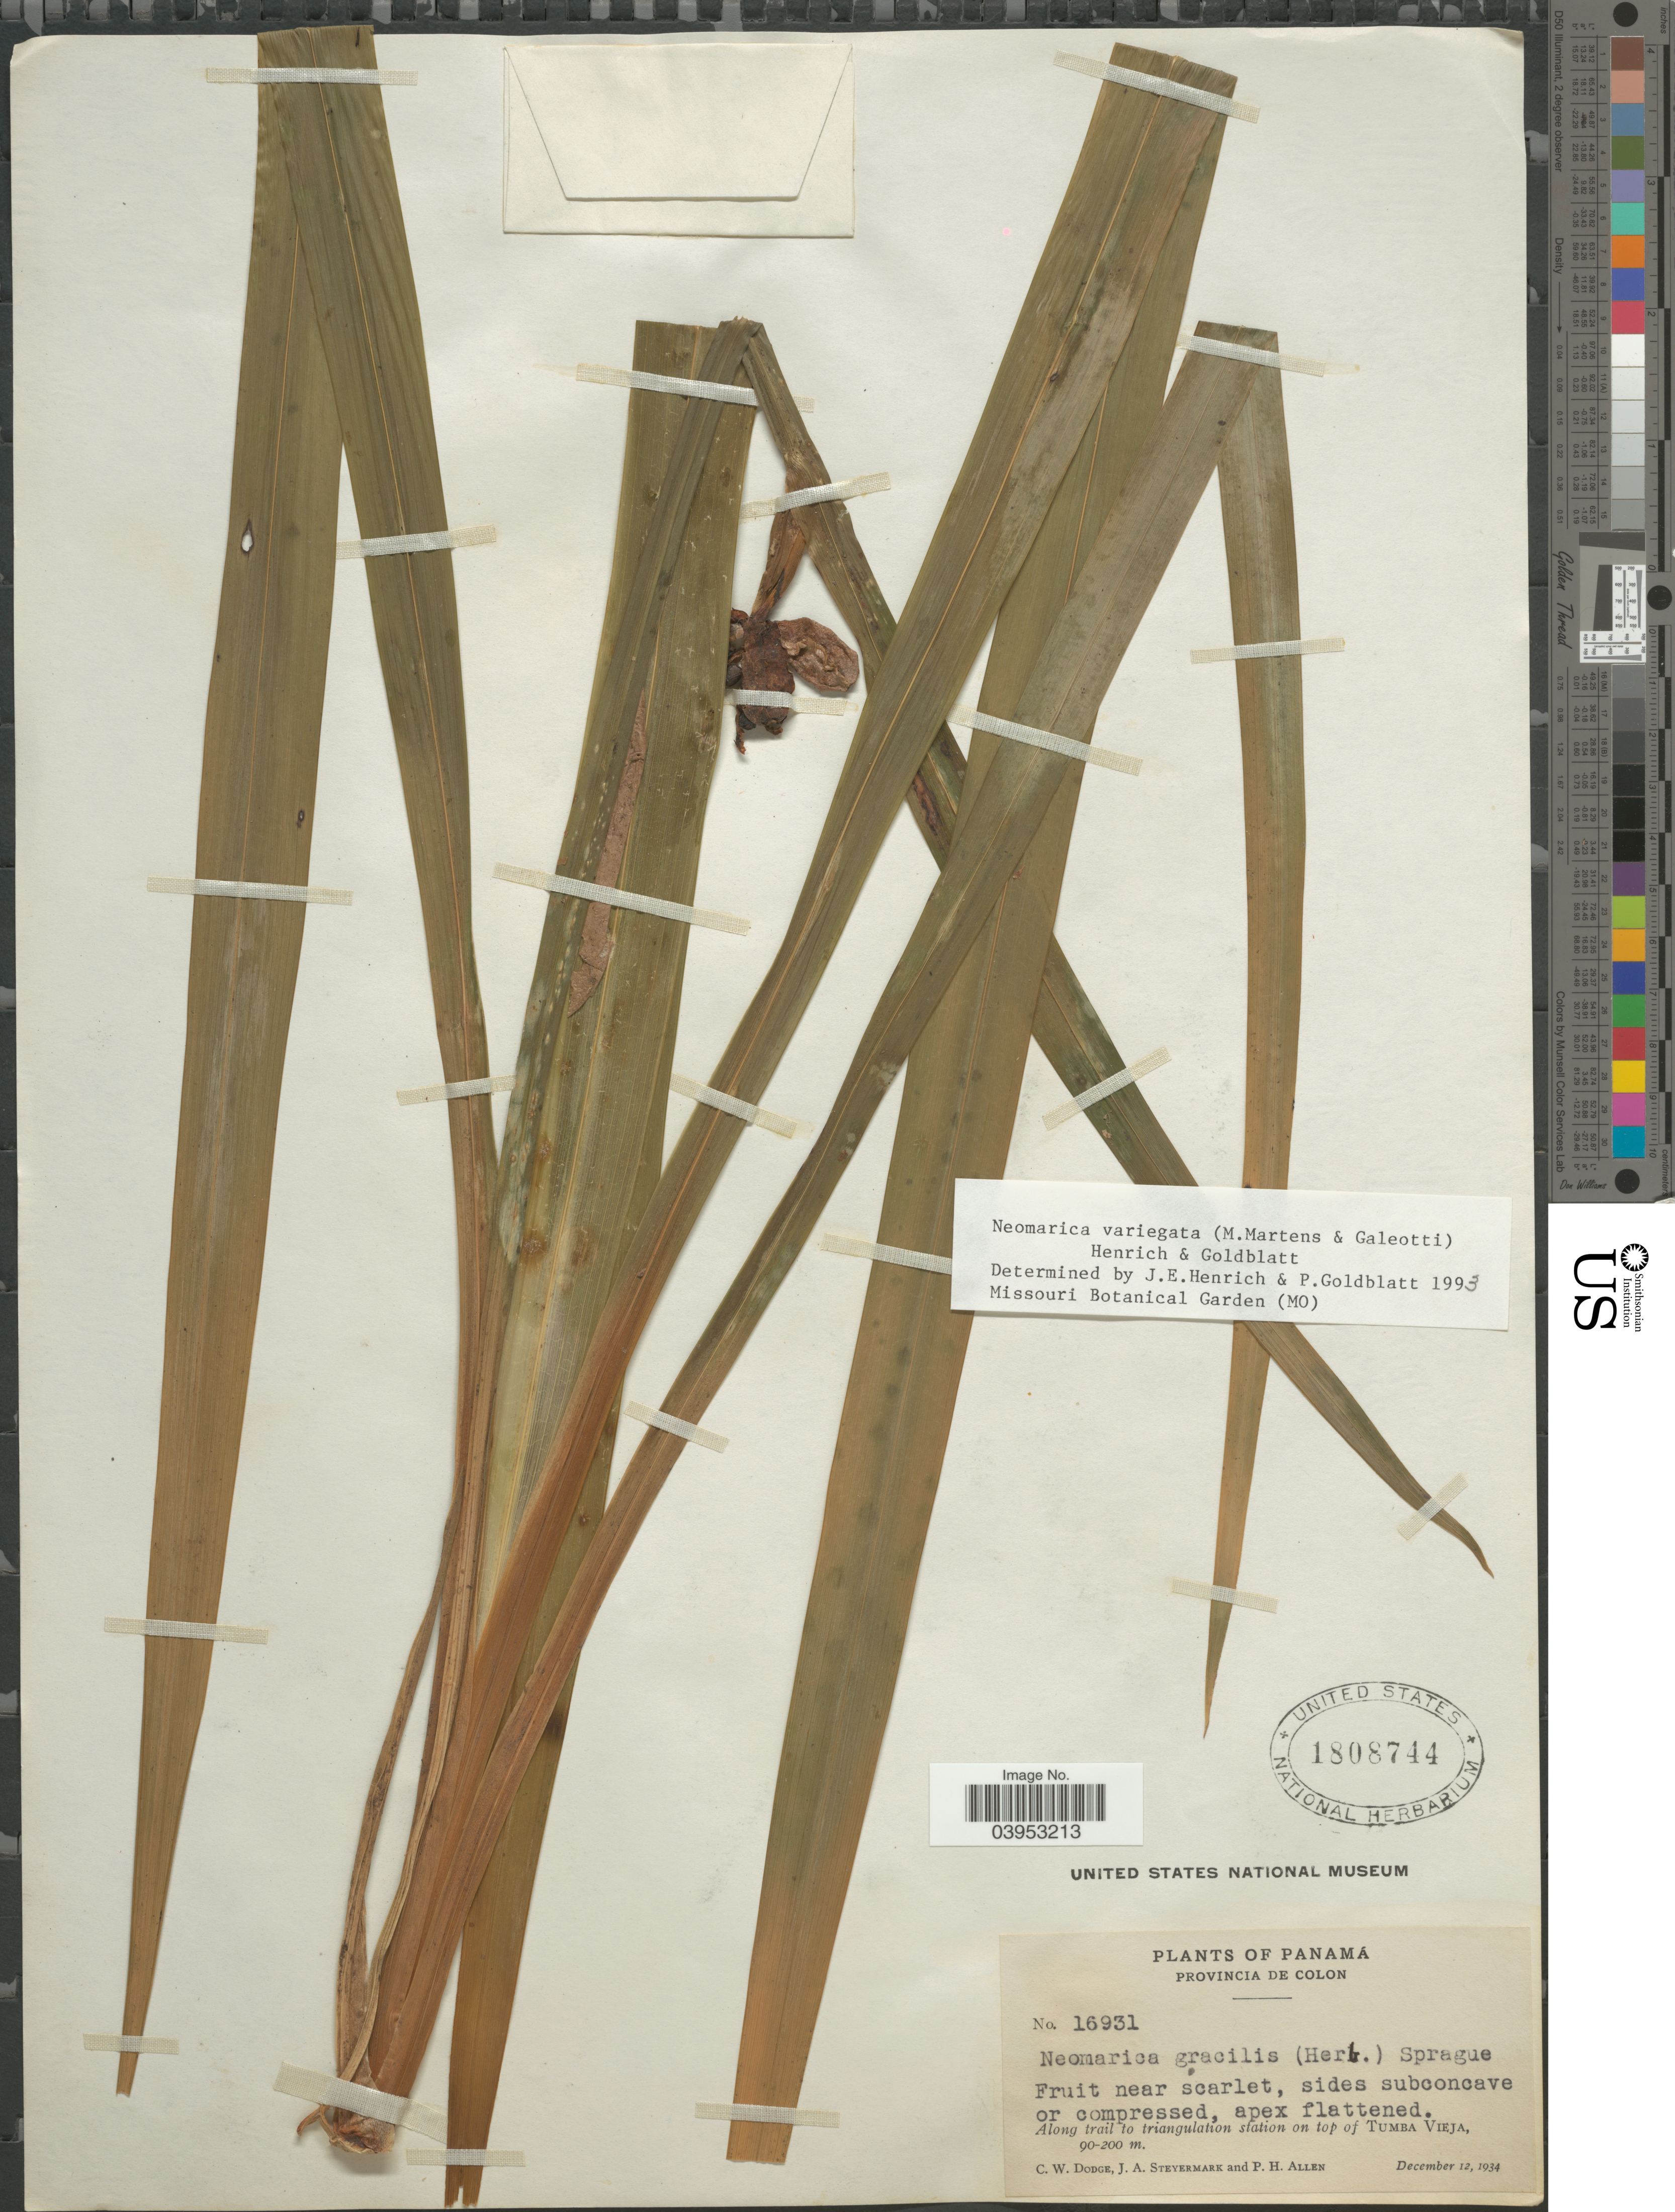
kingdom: Plantae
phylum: Tracheophyta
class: Liliopsida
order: Asparagales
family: Iridaceae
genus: Neomarica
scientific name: Neomarica variegata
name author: (M. Martens & Galeotti) Henrich & Goldblatt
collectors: C. Dodge, J. Steyermark & P. H. Allen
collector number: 16931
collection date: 1934-12-12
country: Panama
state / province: Colón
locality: Along trail to triangulation station on top of Tumba Vieja.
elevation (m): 90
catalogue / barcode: US 1808744